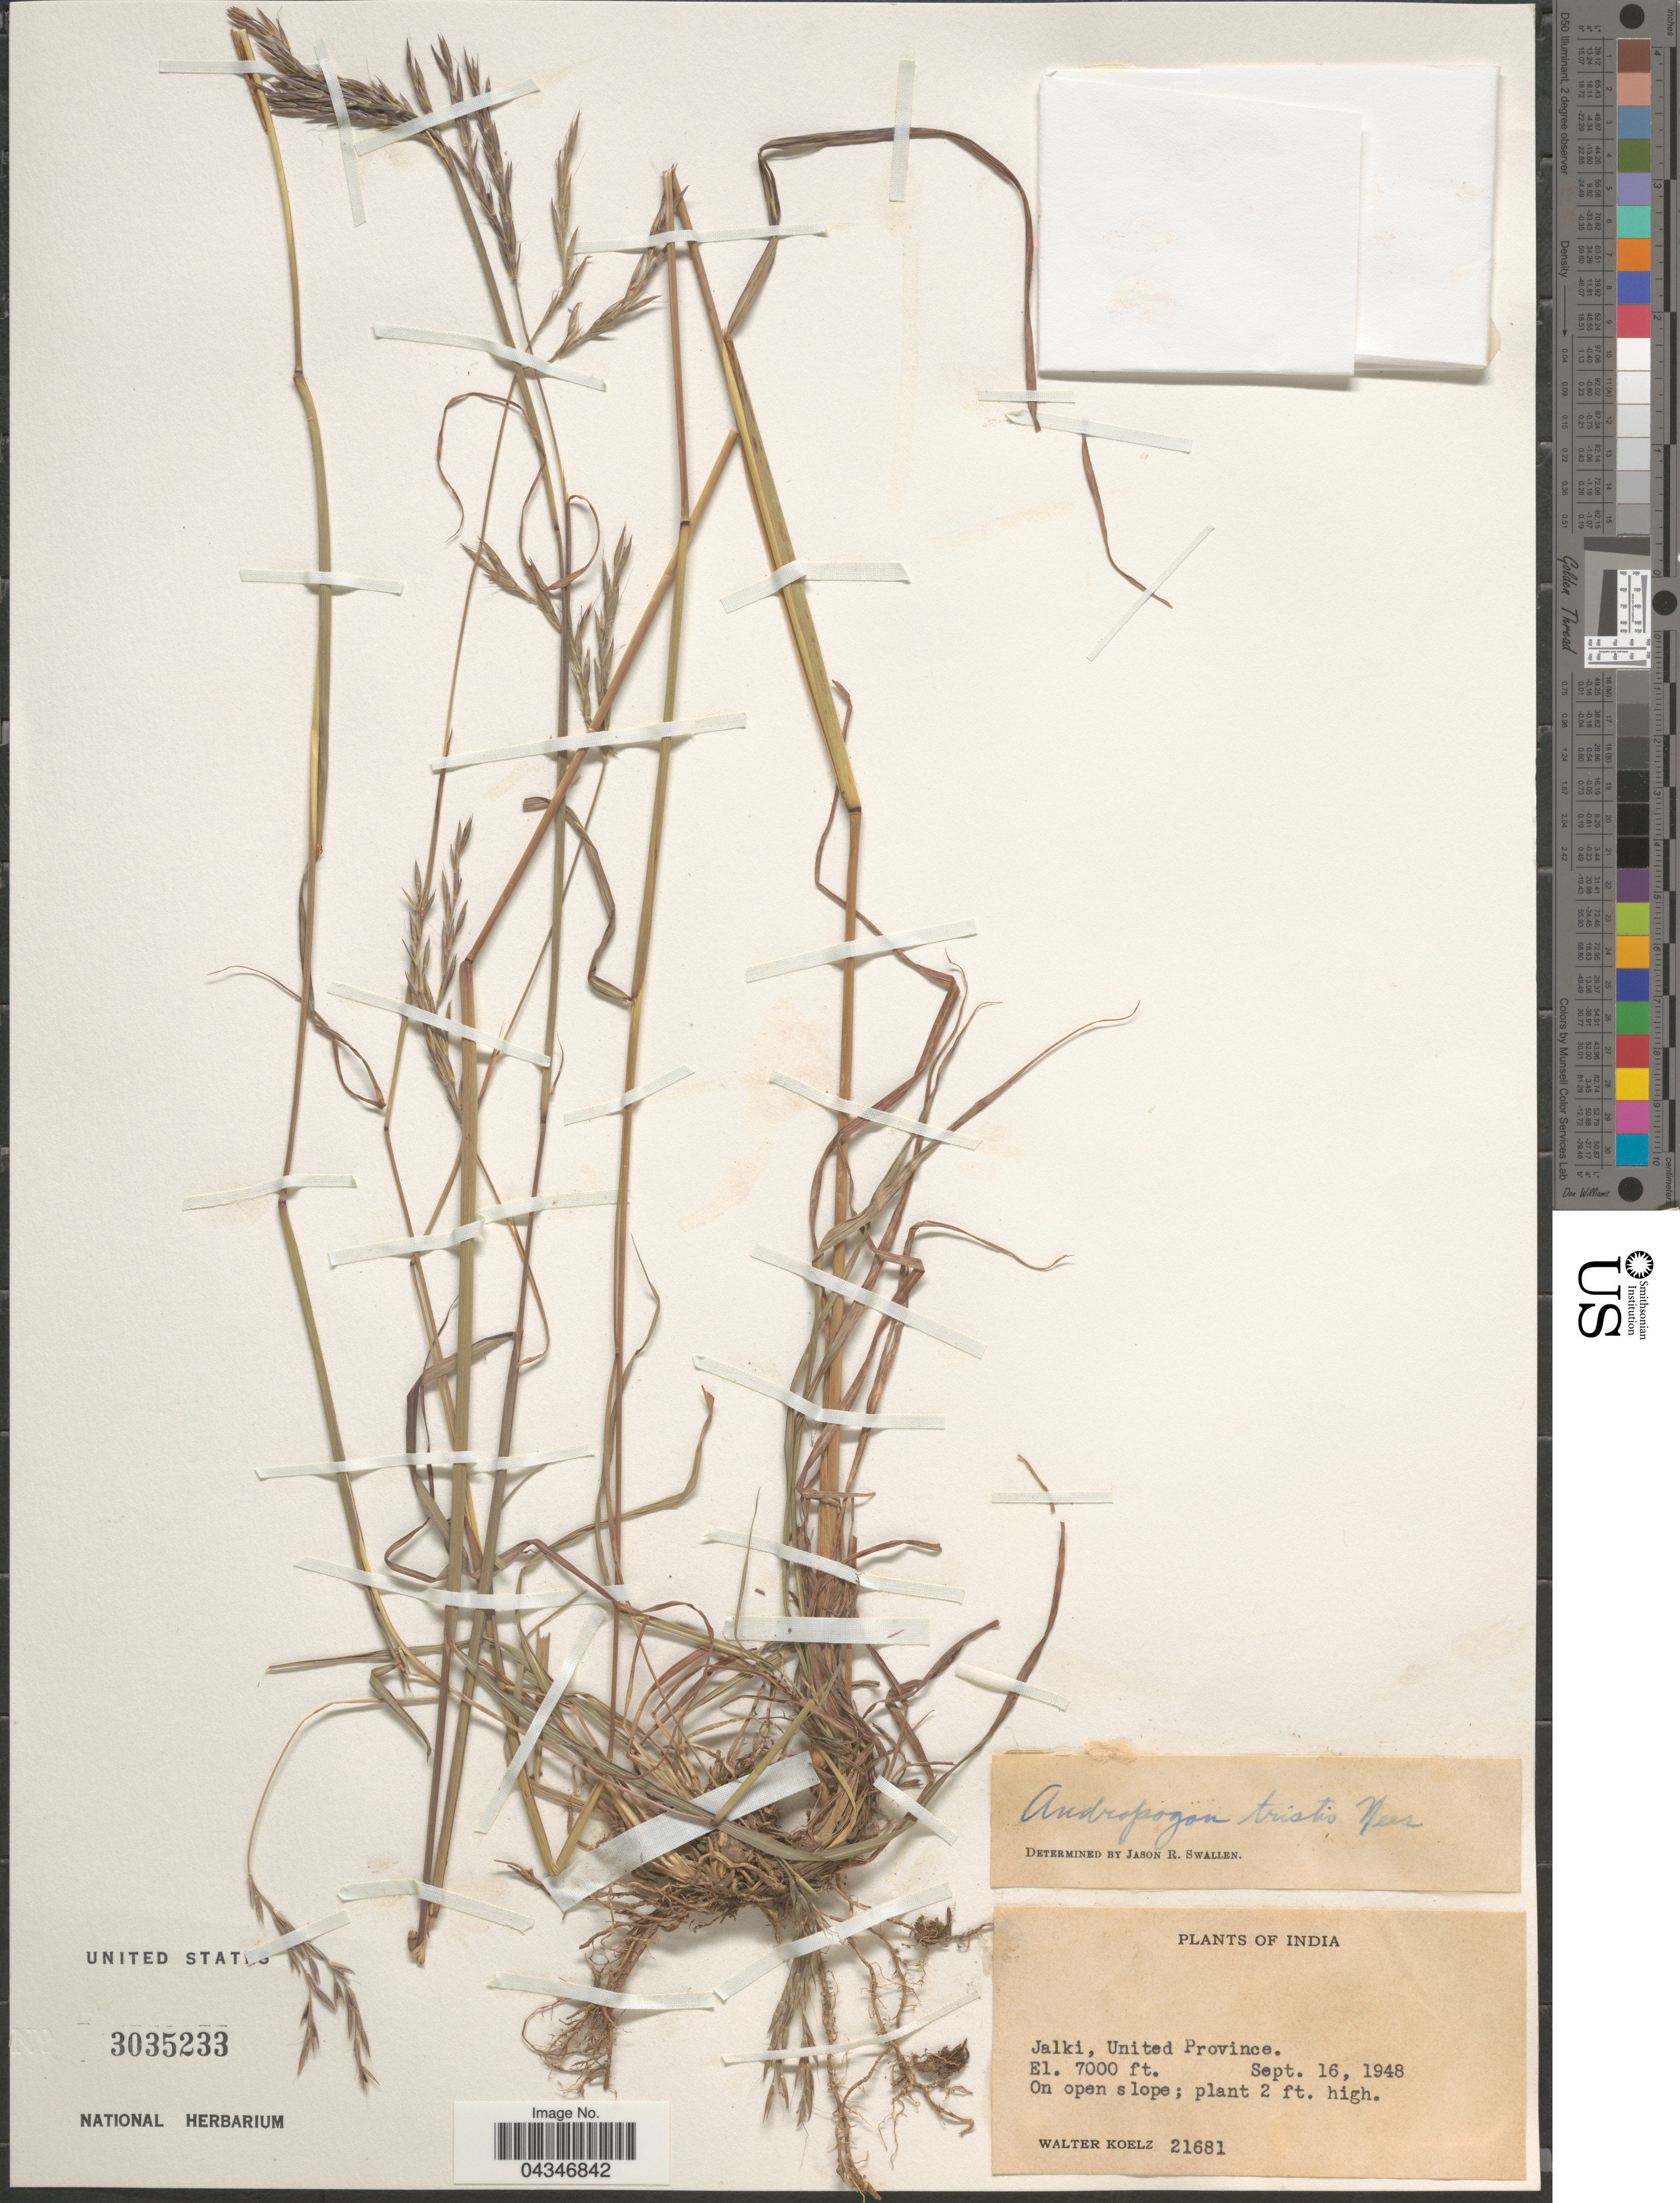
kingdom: Plantae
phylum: Tracheophyta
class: Liliopsida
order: Poales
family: Poaceae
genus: Andropogon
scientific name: Andropogon munroi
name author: C.B. Clarke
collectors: W. N. Koelz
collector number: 21681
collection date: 1948-09-16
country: India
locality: Jalki, United Province. On open slopes.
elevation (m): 2134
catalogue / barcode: US 3035233